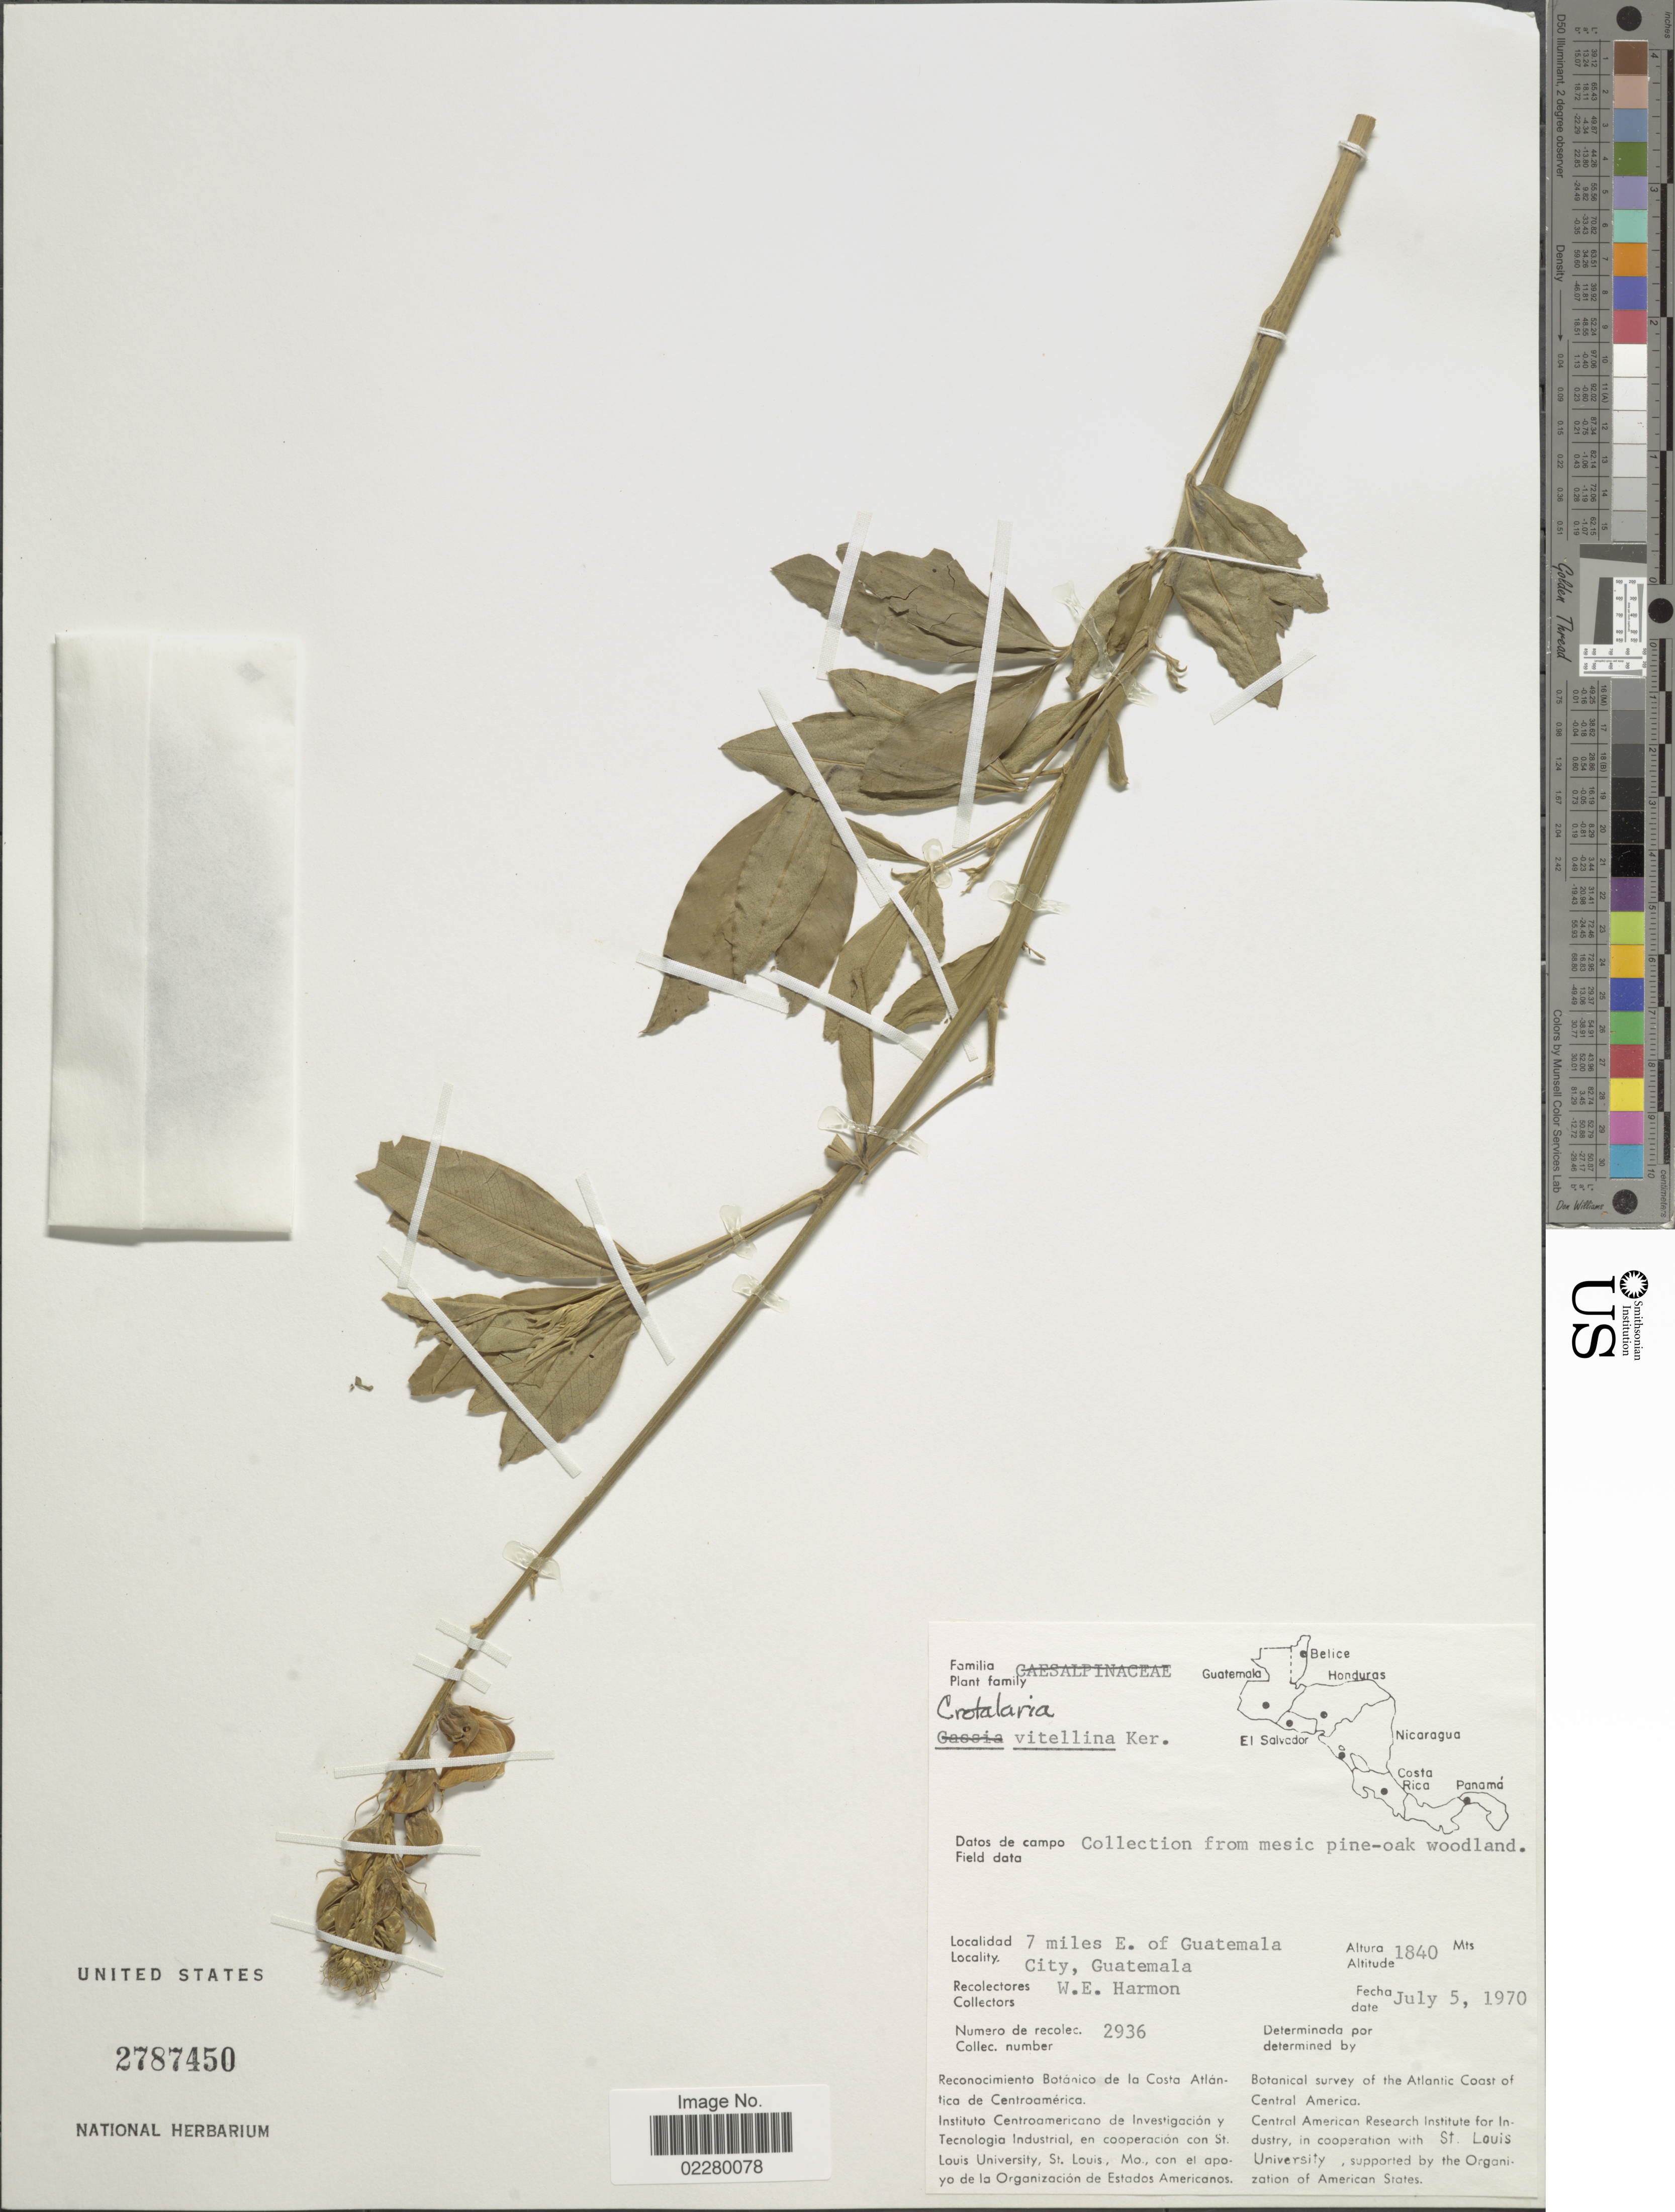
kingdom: Plantae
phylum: Tracheophyta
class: Magnoliopsida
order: Fabales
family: Fabaceae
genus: Crotalaria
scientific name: Crotalaria cajanifolia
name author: Kunth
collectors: W. E. Harmon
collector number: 2936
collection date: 1970-07-05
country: Guatemala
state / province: Guatemala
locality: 7 miles E. of Guatemala City, Guatemala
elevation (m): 1840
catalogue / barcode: US 2787450